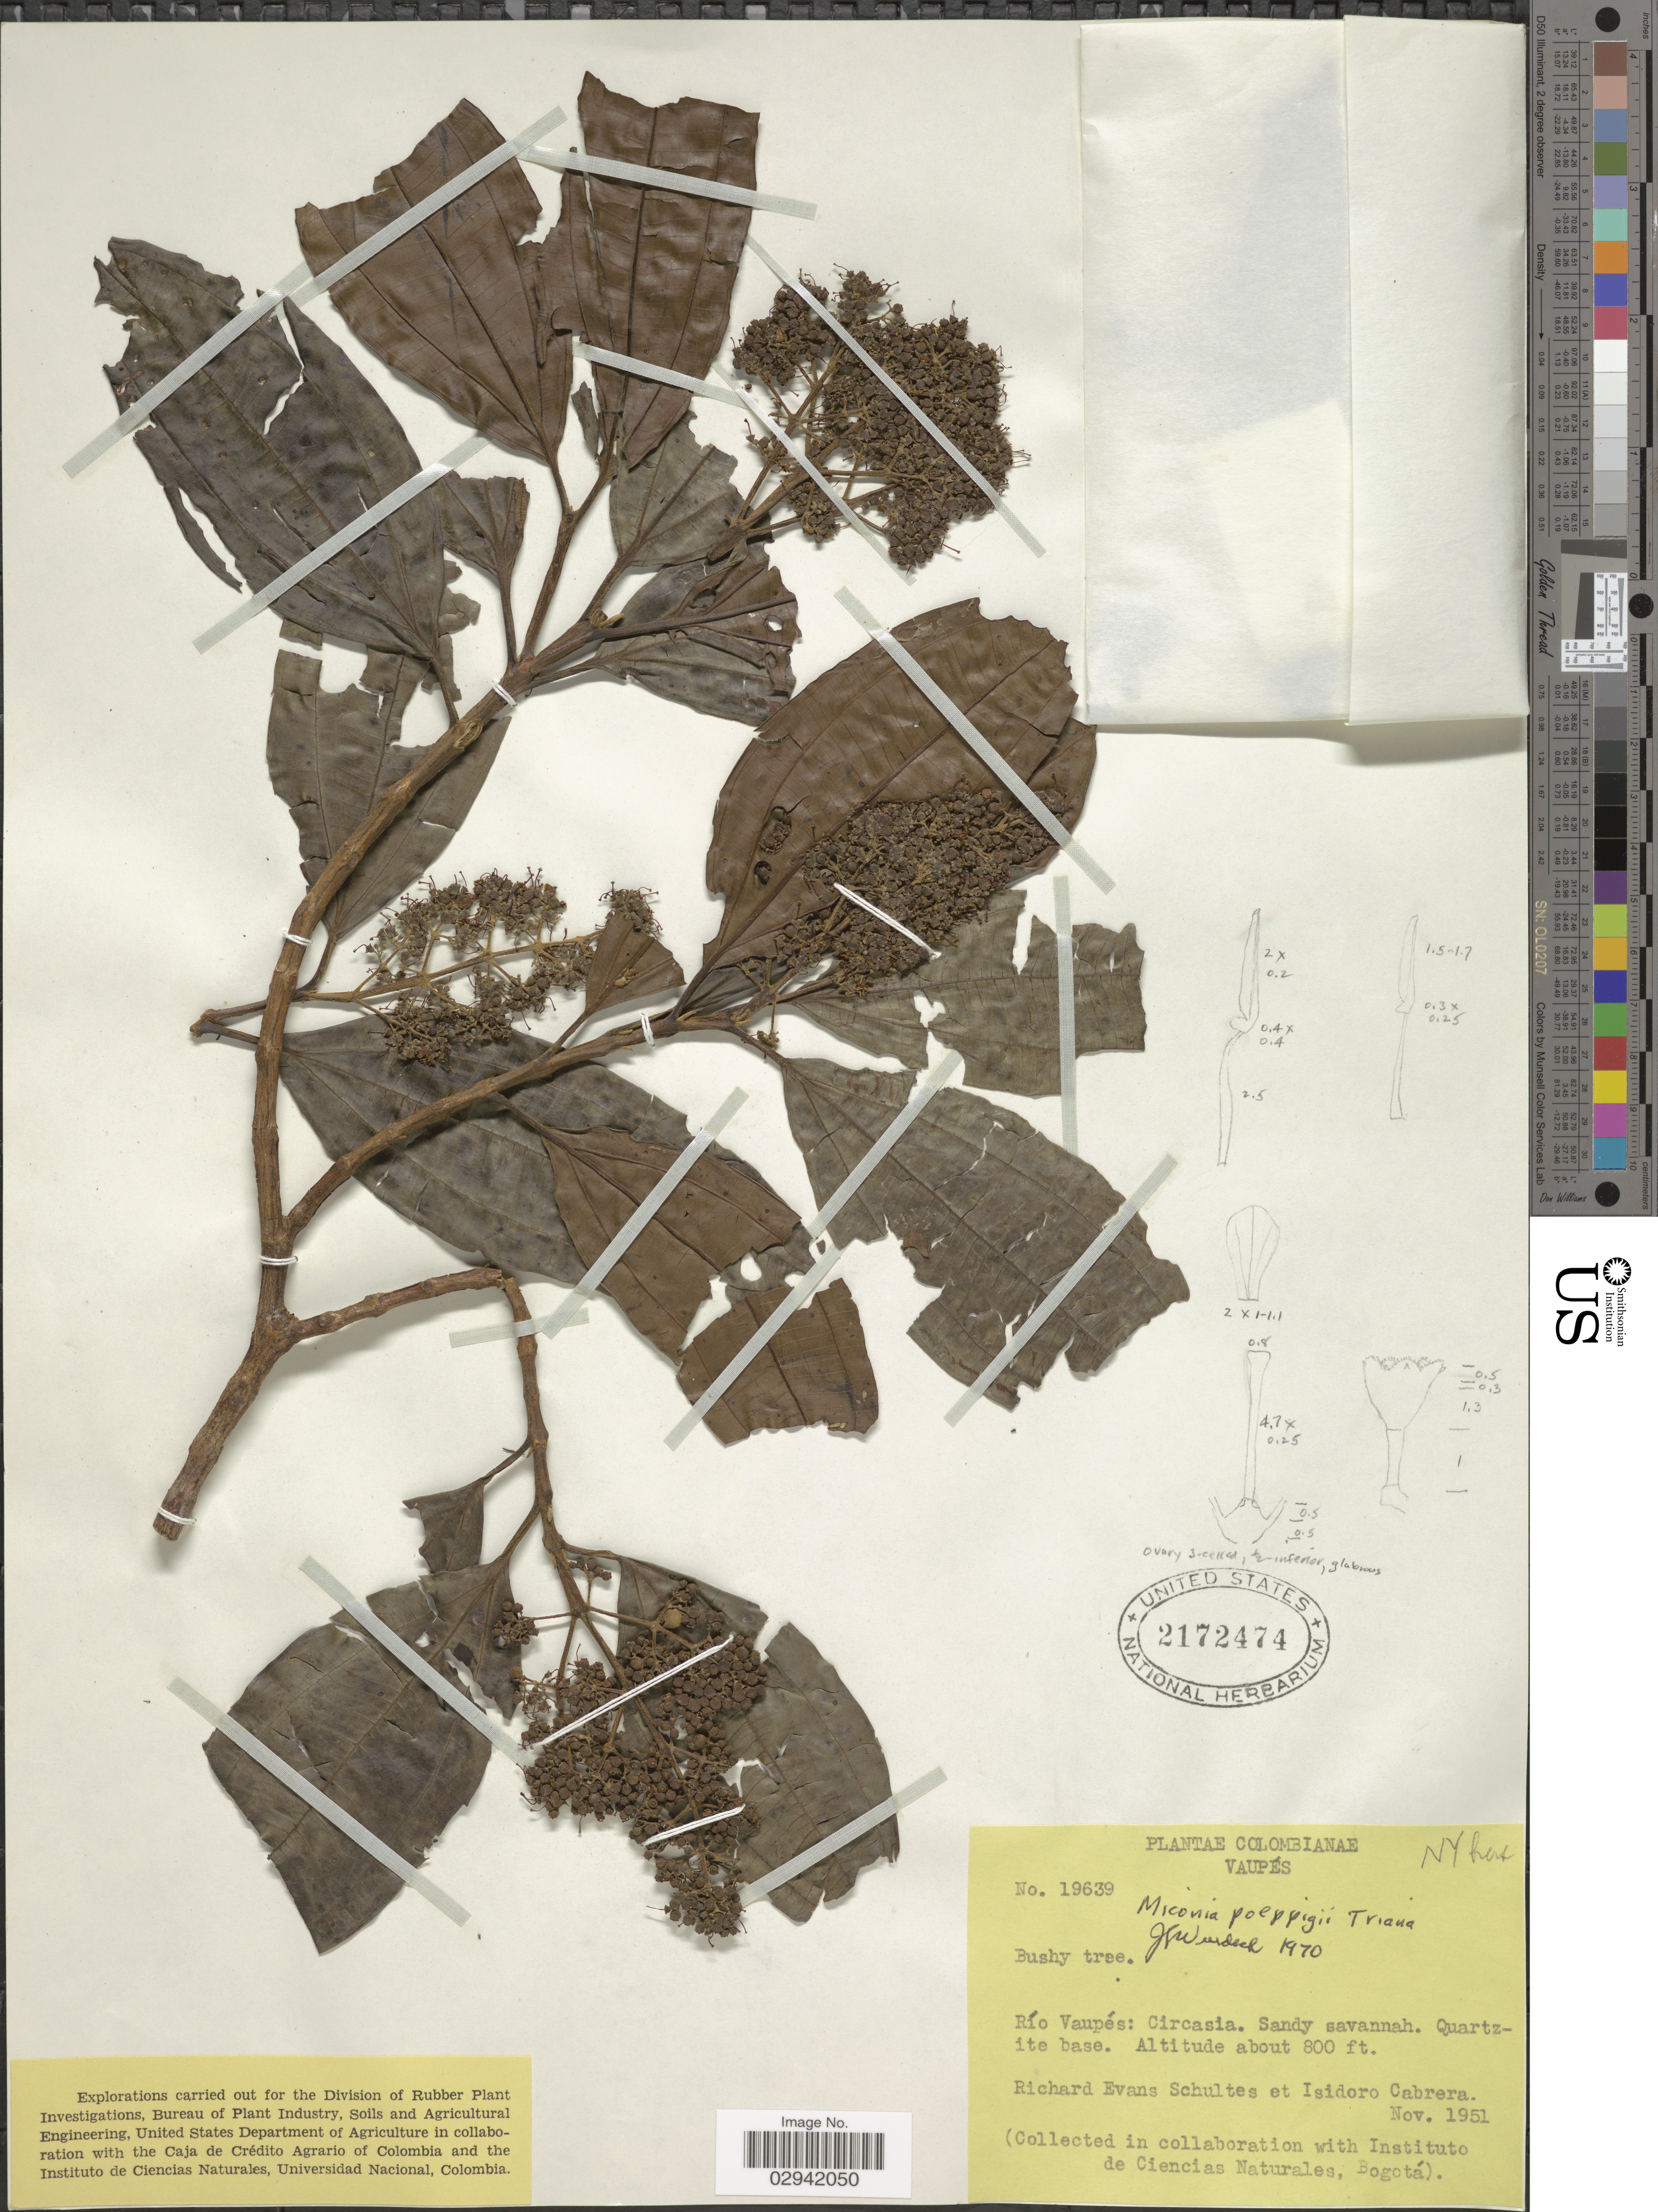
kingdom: Plantae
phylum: Tracheophyta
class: Magnoliopsida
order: Myrtales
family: Melastomataceae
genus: Miconia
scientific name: Miconia poeppigii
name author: Triana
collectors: R. E. Schultes & I. Cabrera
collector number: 19639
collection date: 1951-11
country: Colombia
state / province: Vaupés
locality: Río Vaupés: Circasia.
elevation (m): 244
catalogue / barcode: US 2172474